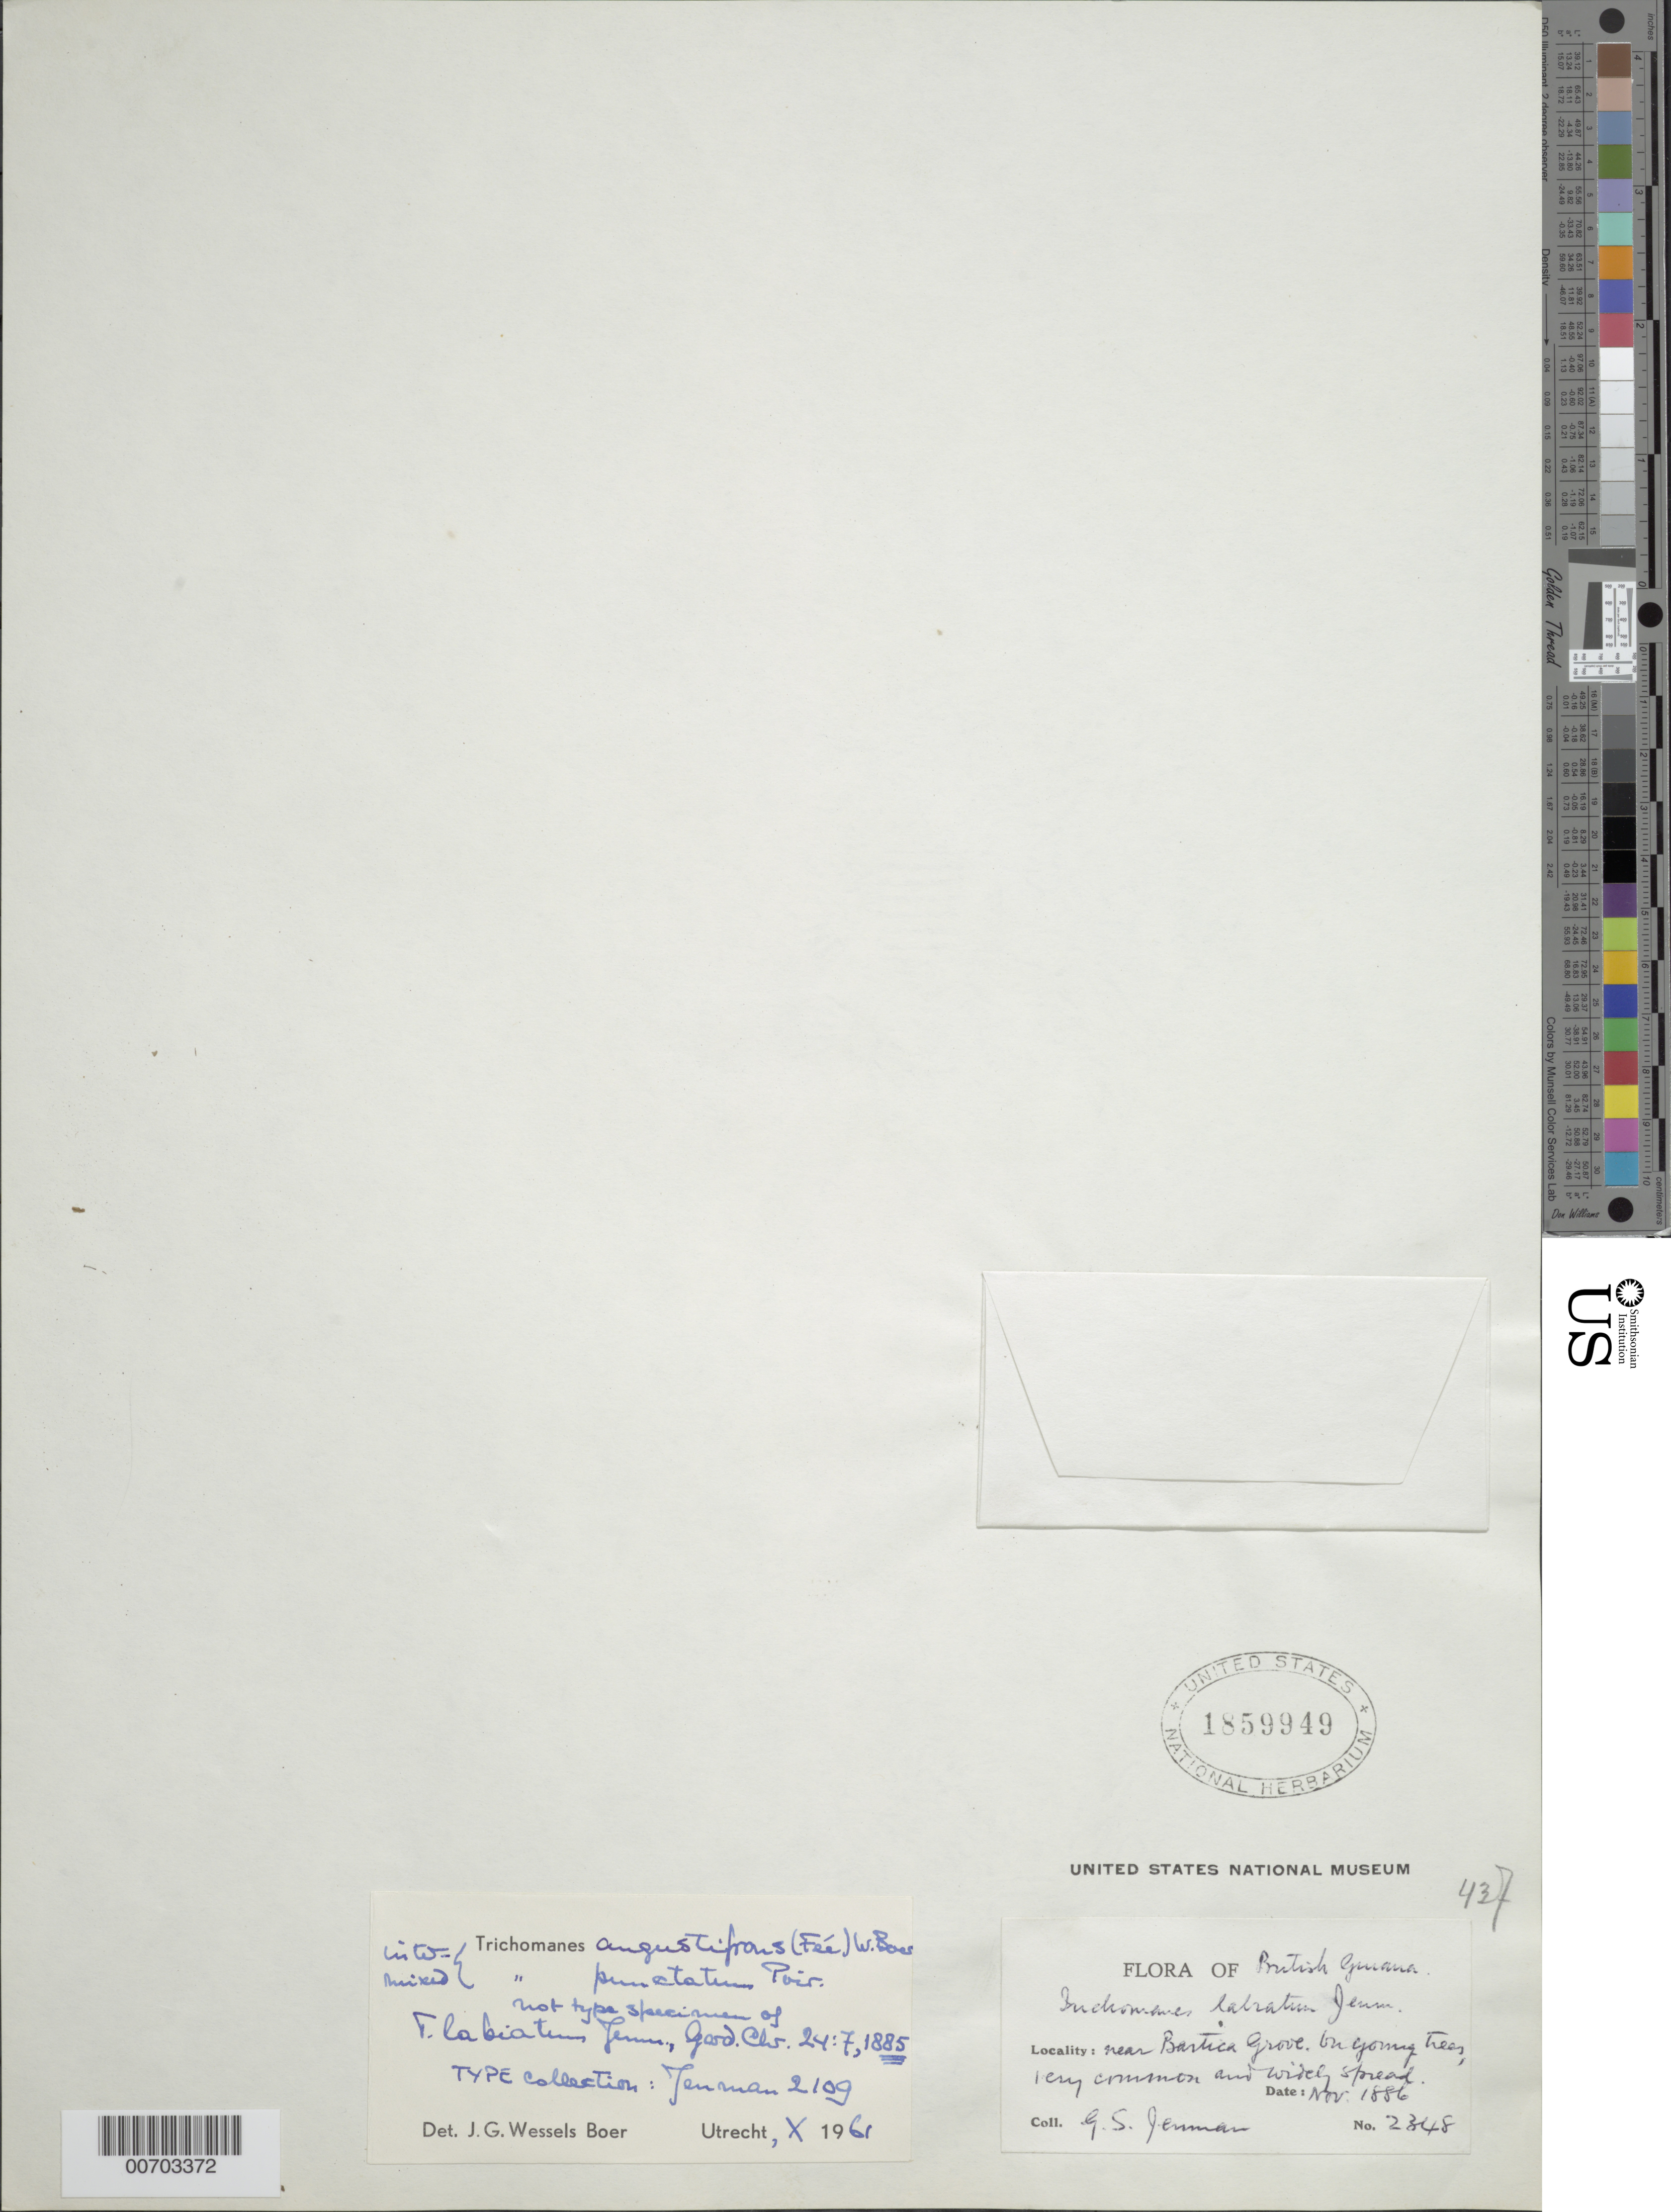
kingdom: Plantae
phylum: Tracheophyta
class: Polypodiopsida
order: Hymenophyllales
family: Hymenophyllaceae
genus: Didymoglossum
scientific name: Didymoglossum angustifrons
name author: Fée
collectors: G. S. Jenman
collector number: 2348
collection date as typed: November 1886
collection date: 1886-11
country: Guyana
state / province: Cuyuni-Mazaruni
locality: Bartica, vic., on the Essequibo River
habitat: On young trees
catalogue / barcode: US 1859949